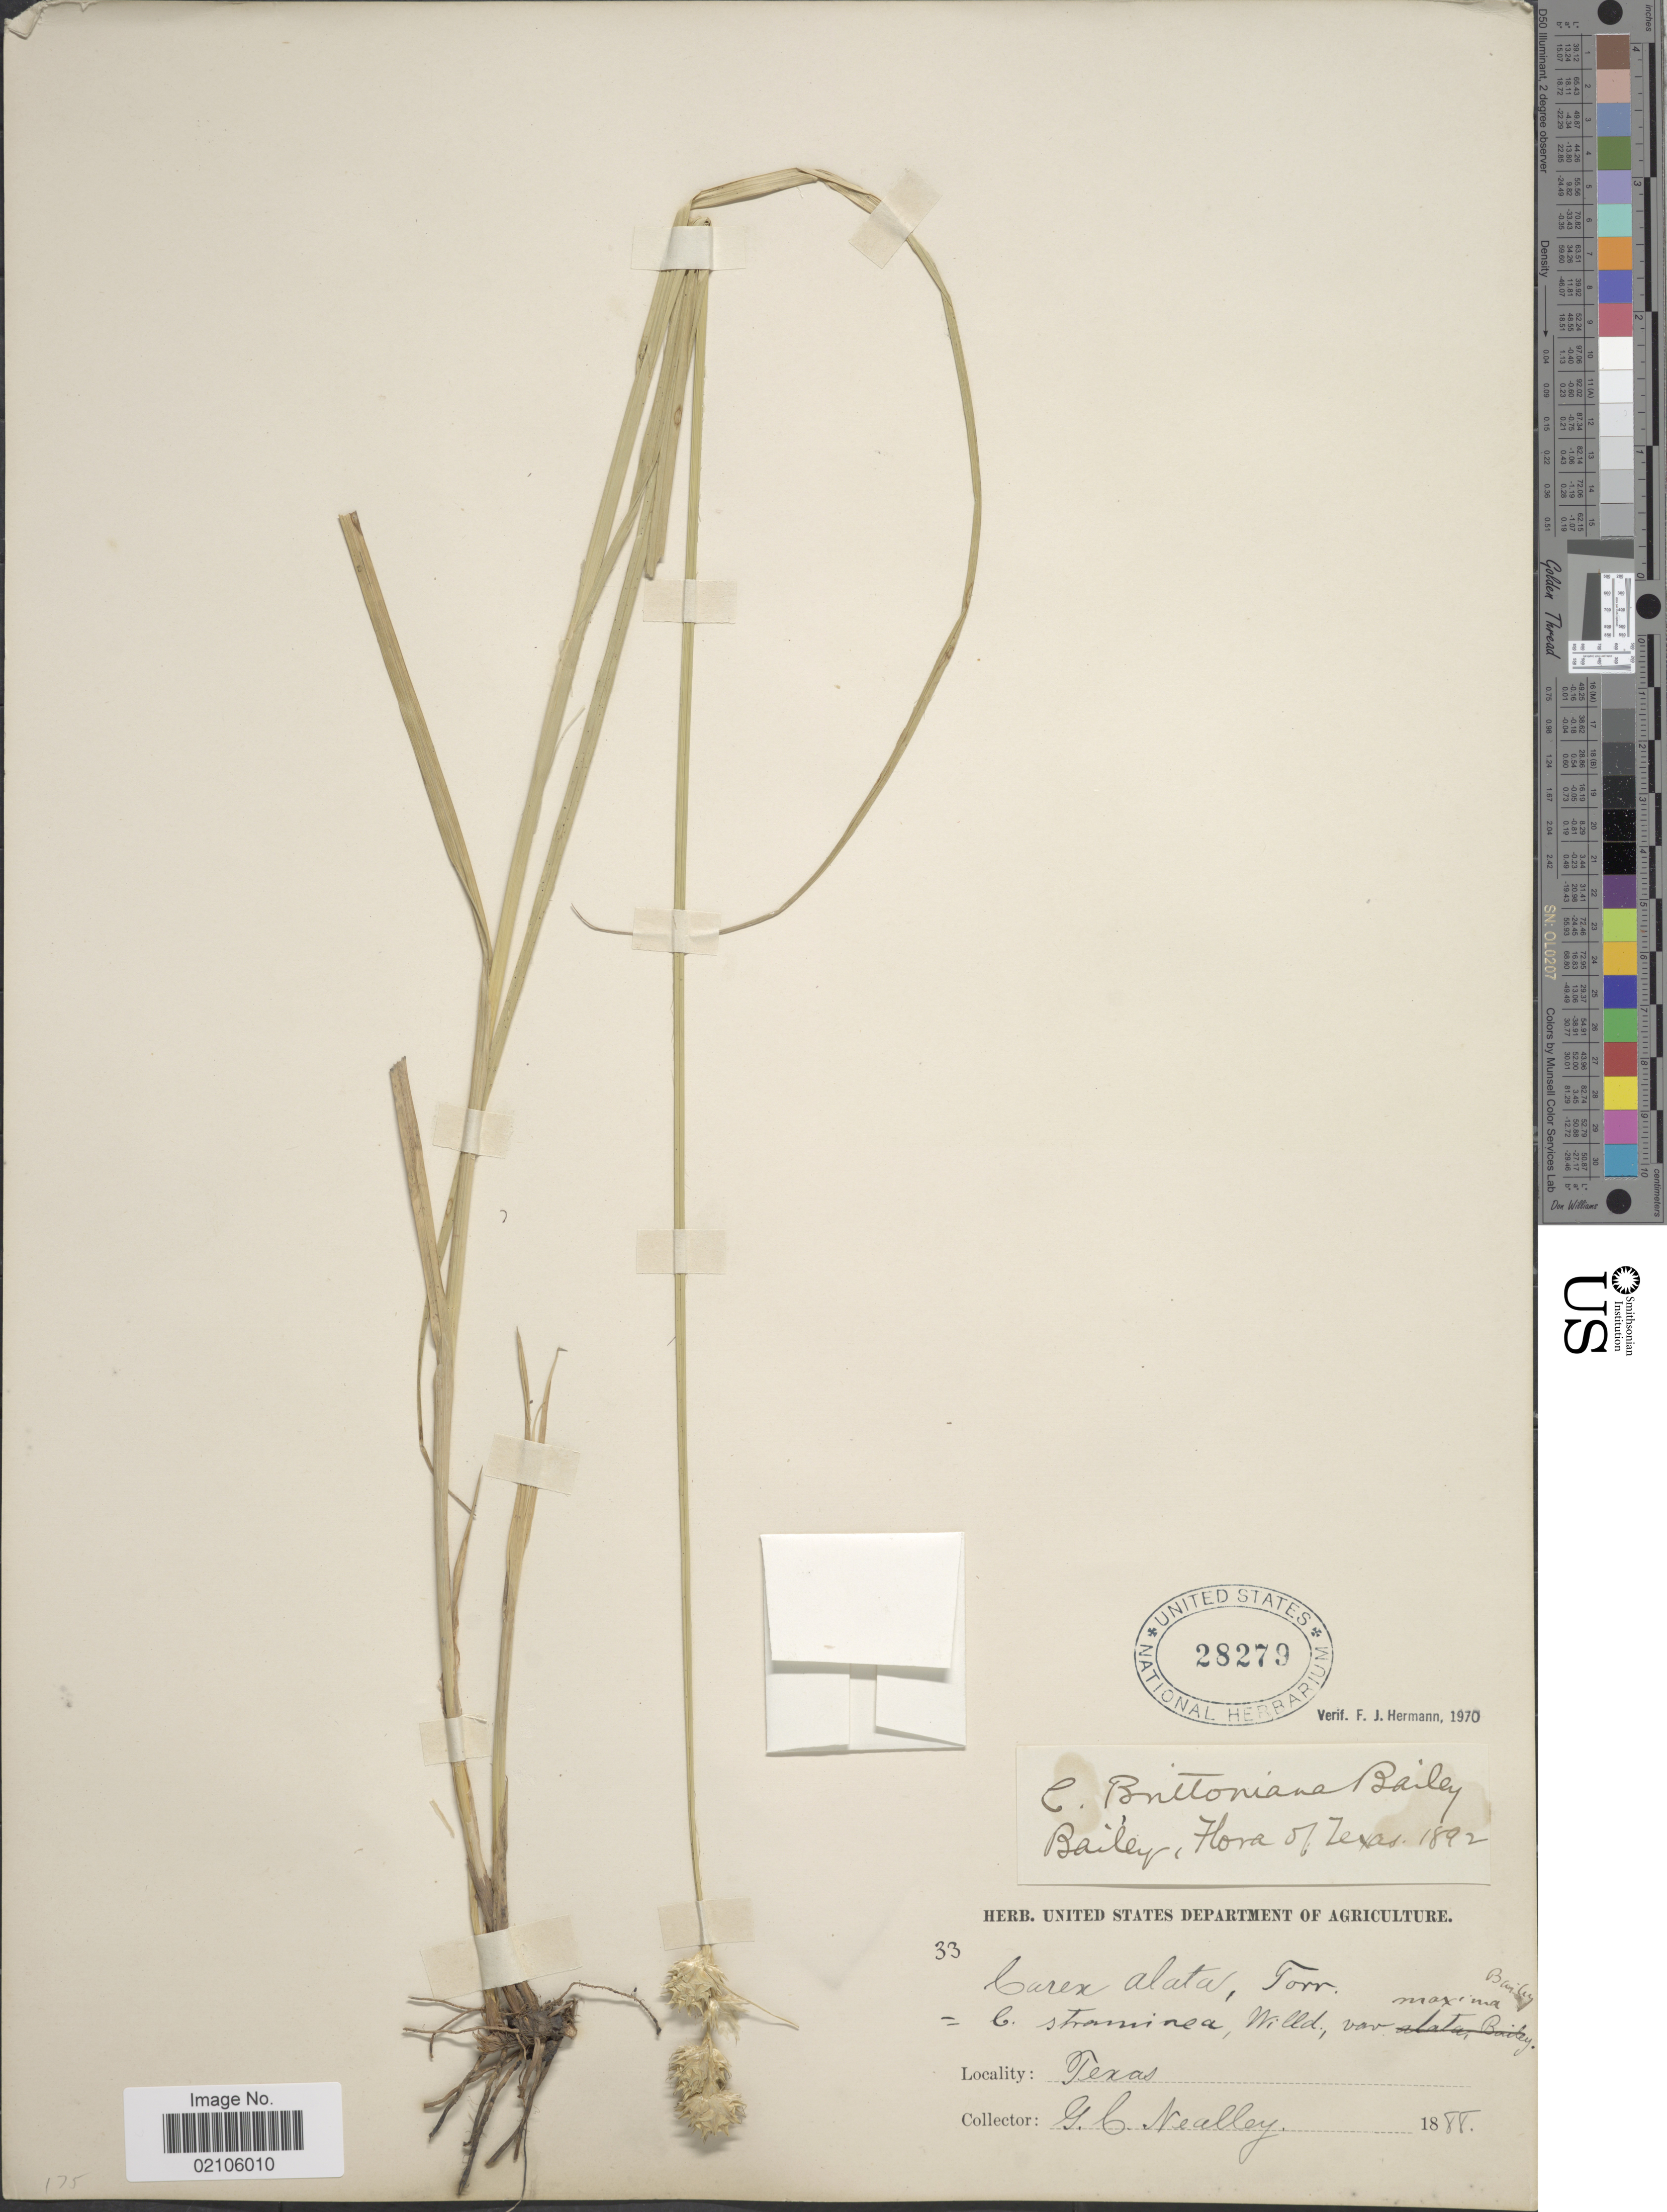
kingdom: Plantae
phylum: Tracheophyta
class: Liliopsida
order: Poales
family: Cyperaceae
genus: Carex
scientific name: Carex tetrastachya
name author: Scheele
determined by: Strong, Mark T., (BOT), Smithsonian Institution - National Museum of Natural History (UNITED STATES)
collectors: G. C. Nealley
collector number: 33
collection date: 1888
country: United States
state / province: Texas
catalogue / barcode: US 28279